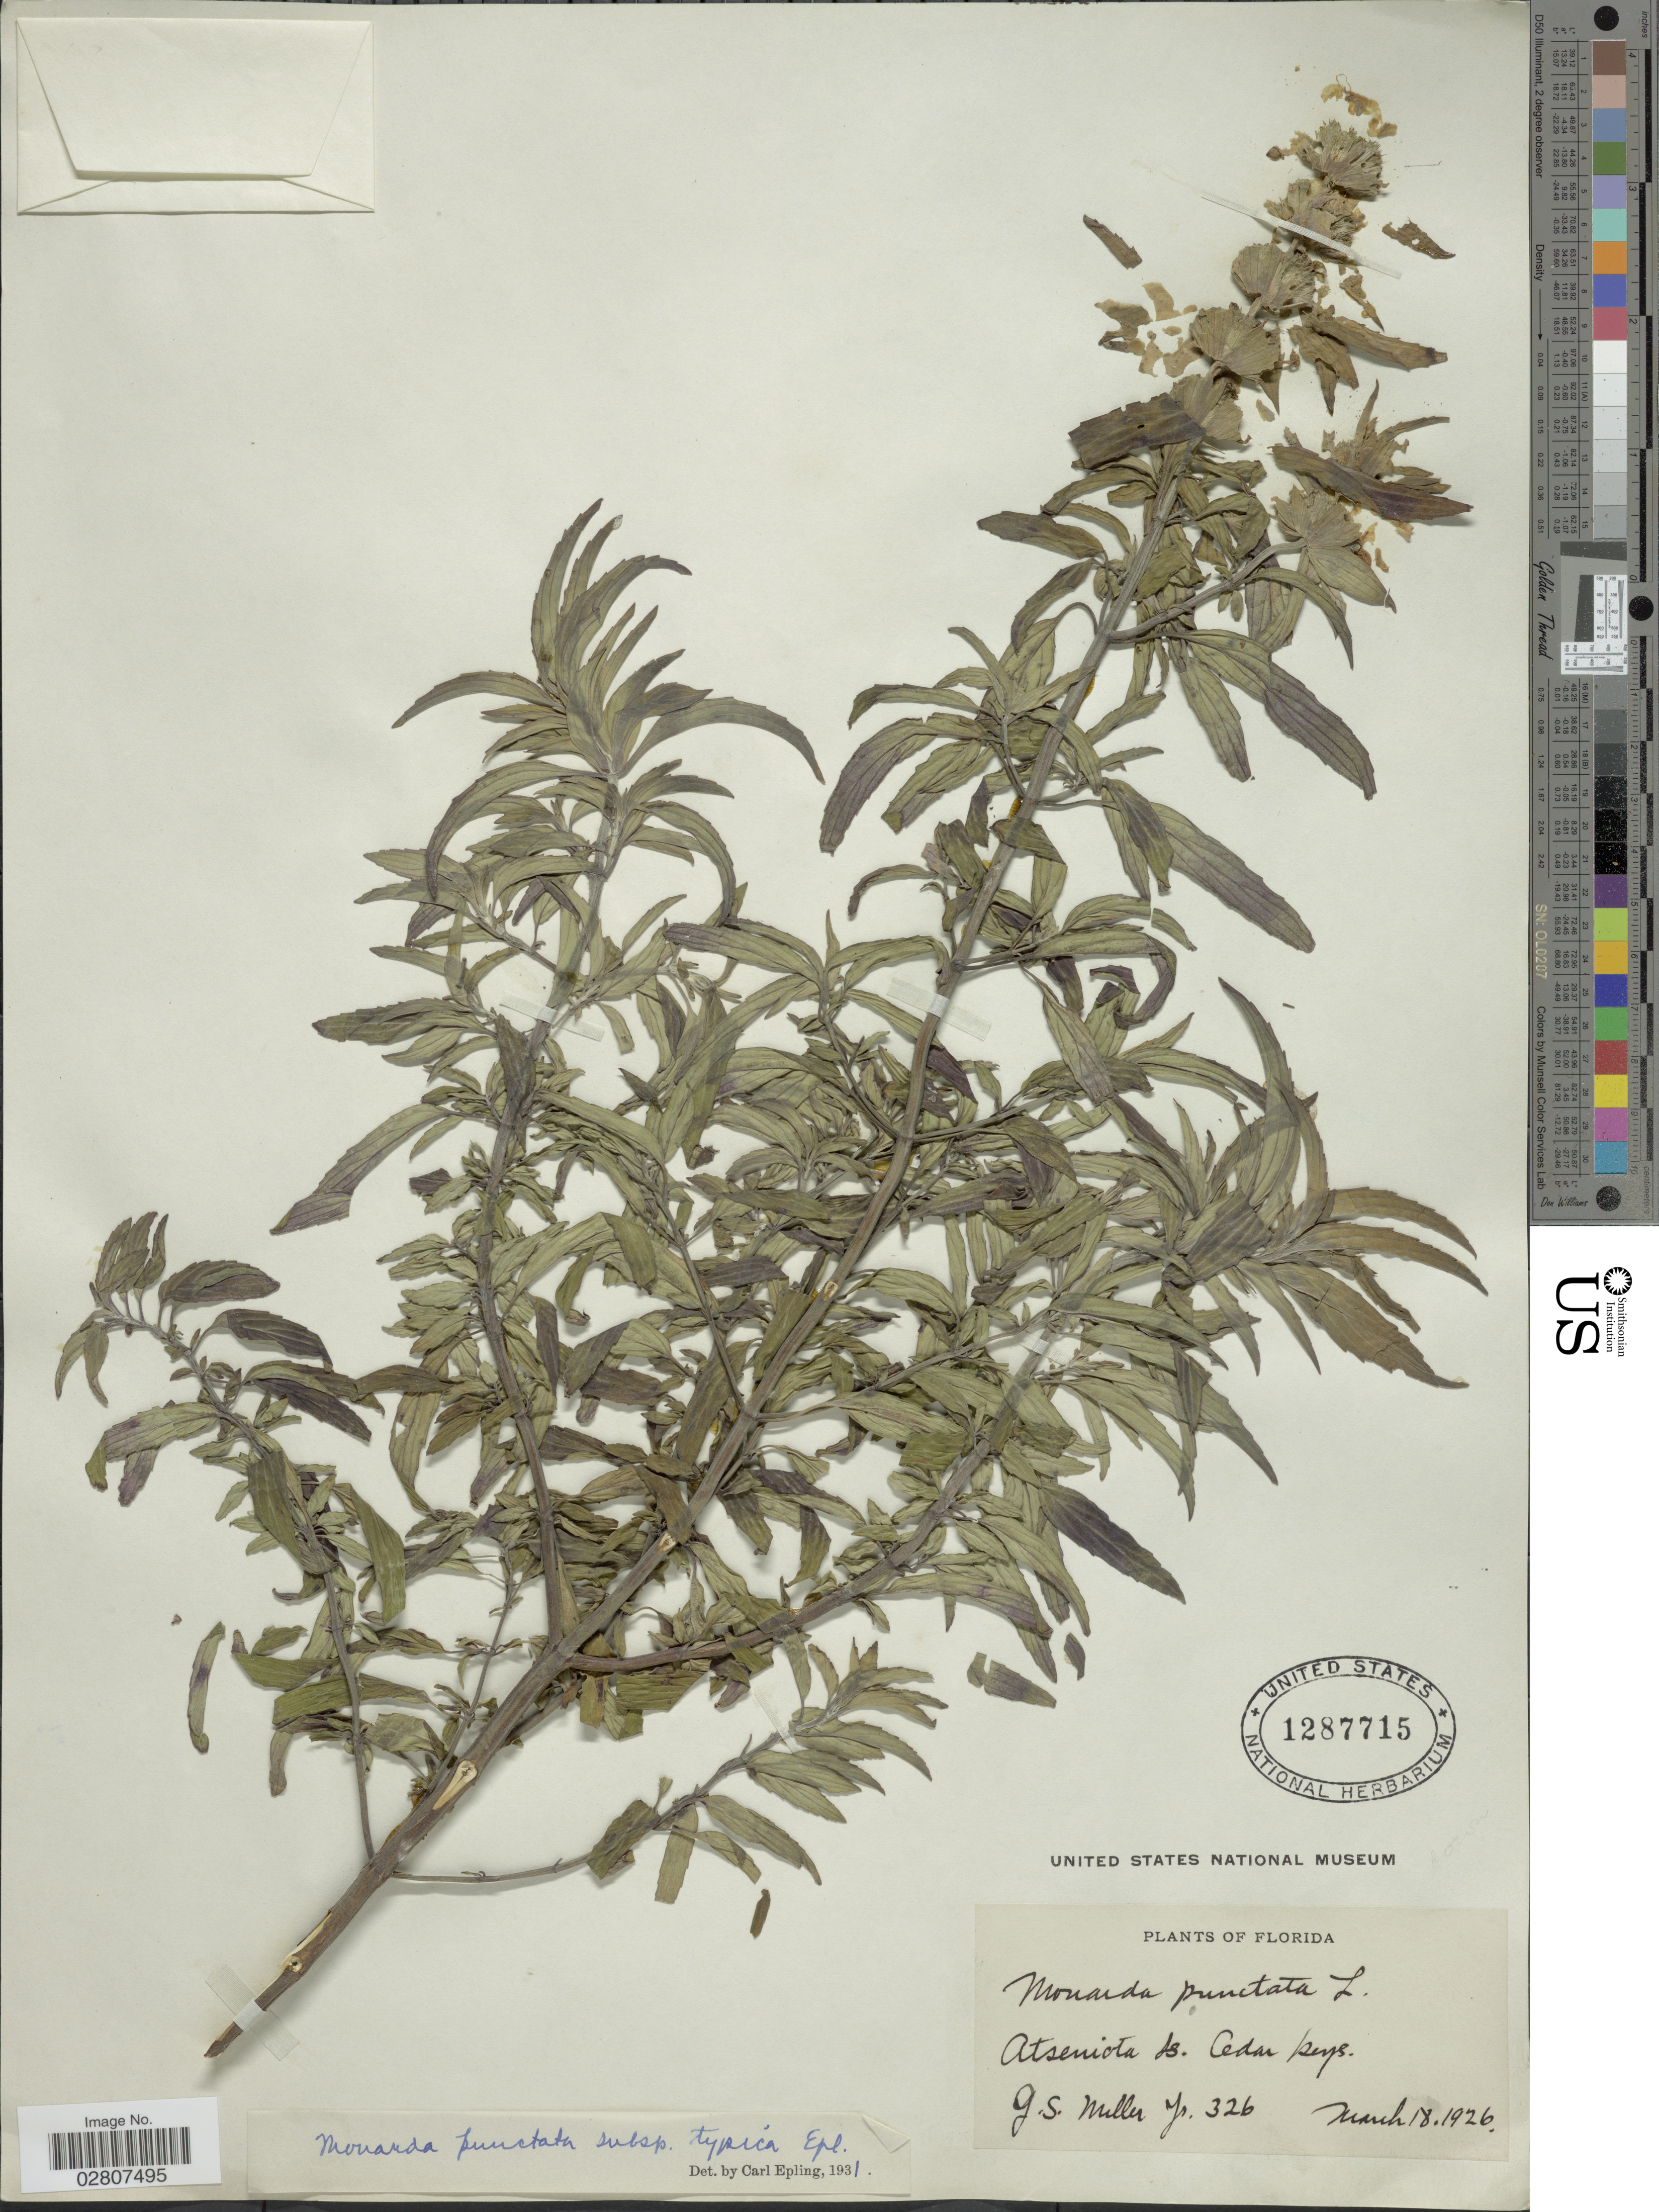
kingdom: Plantae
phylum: Tracheophyta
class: Magnoliopsida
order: Lamiales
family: Lamiaceae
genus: Monarda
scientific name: Monarda punctata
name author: L.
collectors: G. S. Miller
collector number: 326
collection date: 1926-03-18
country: United States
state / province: Florida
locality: Atseniota Is. Cedar Keys.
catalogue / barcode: US 1287715